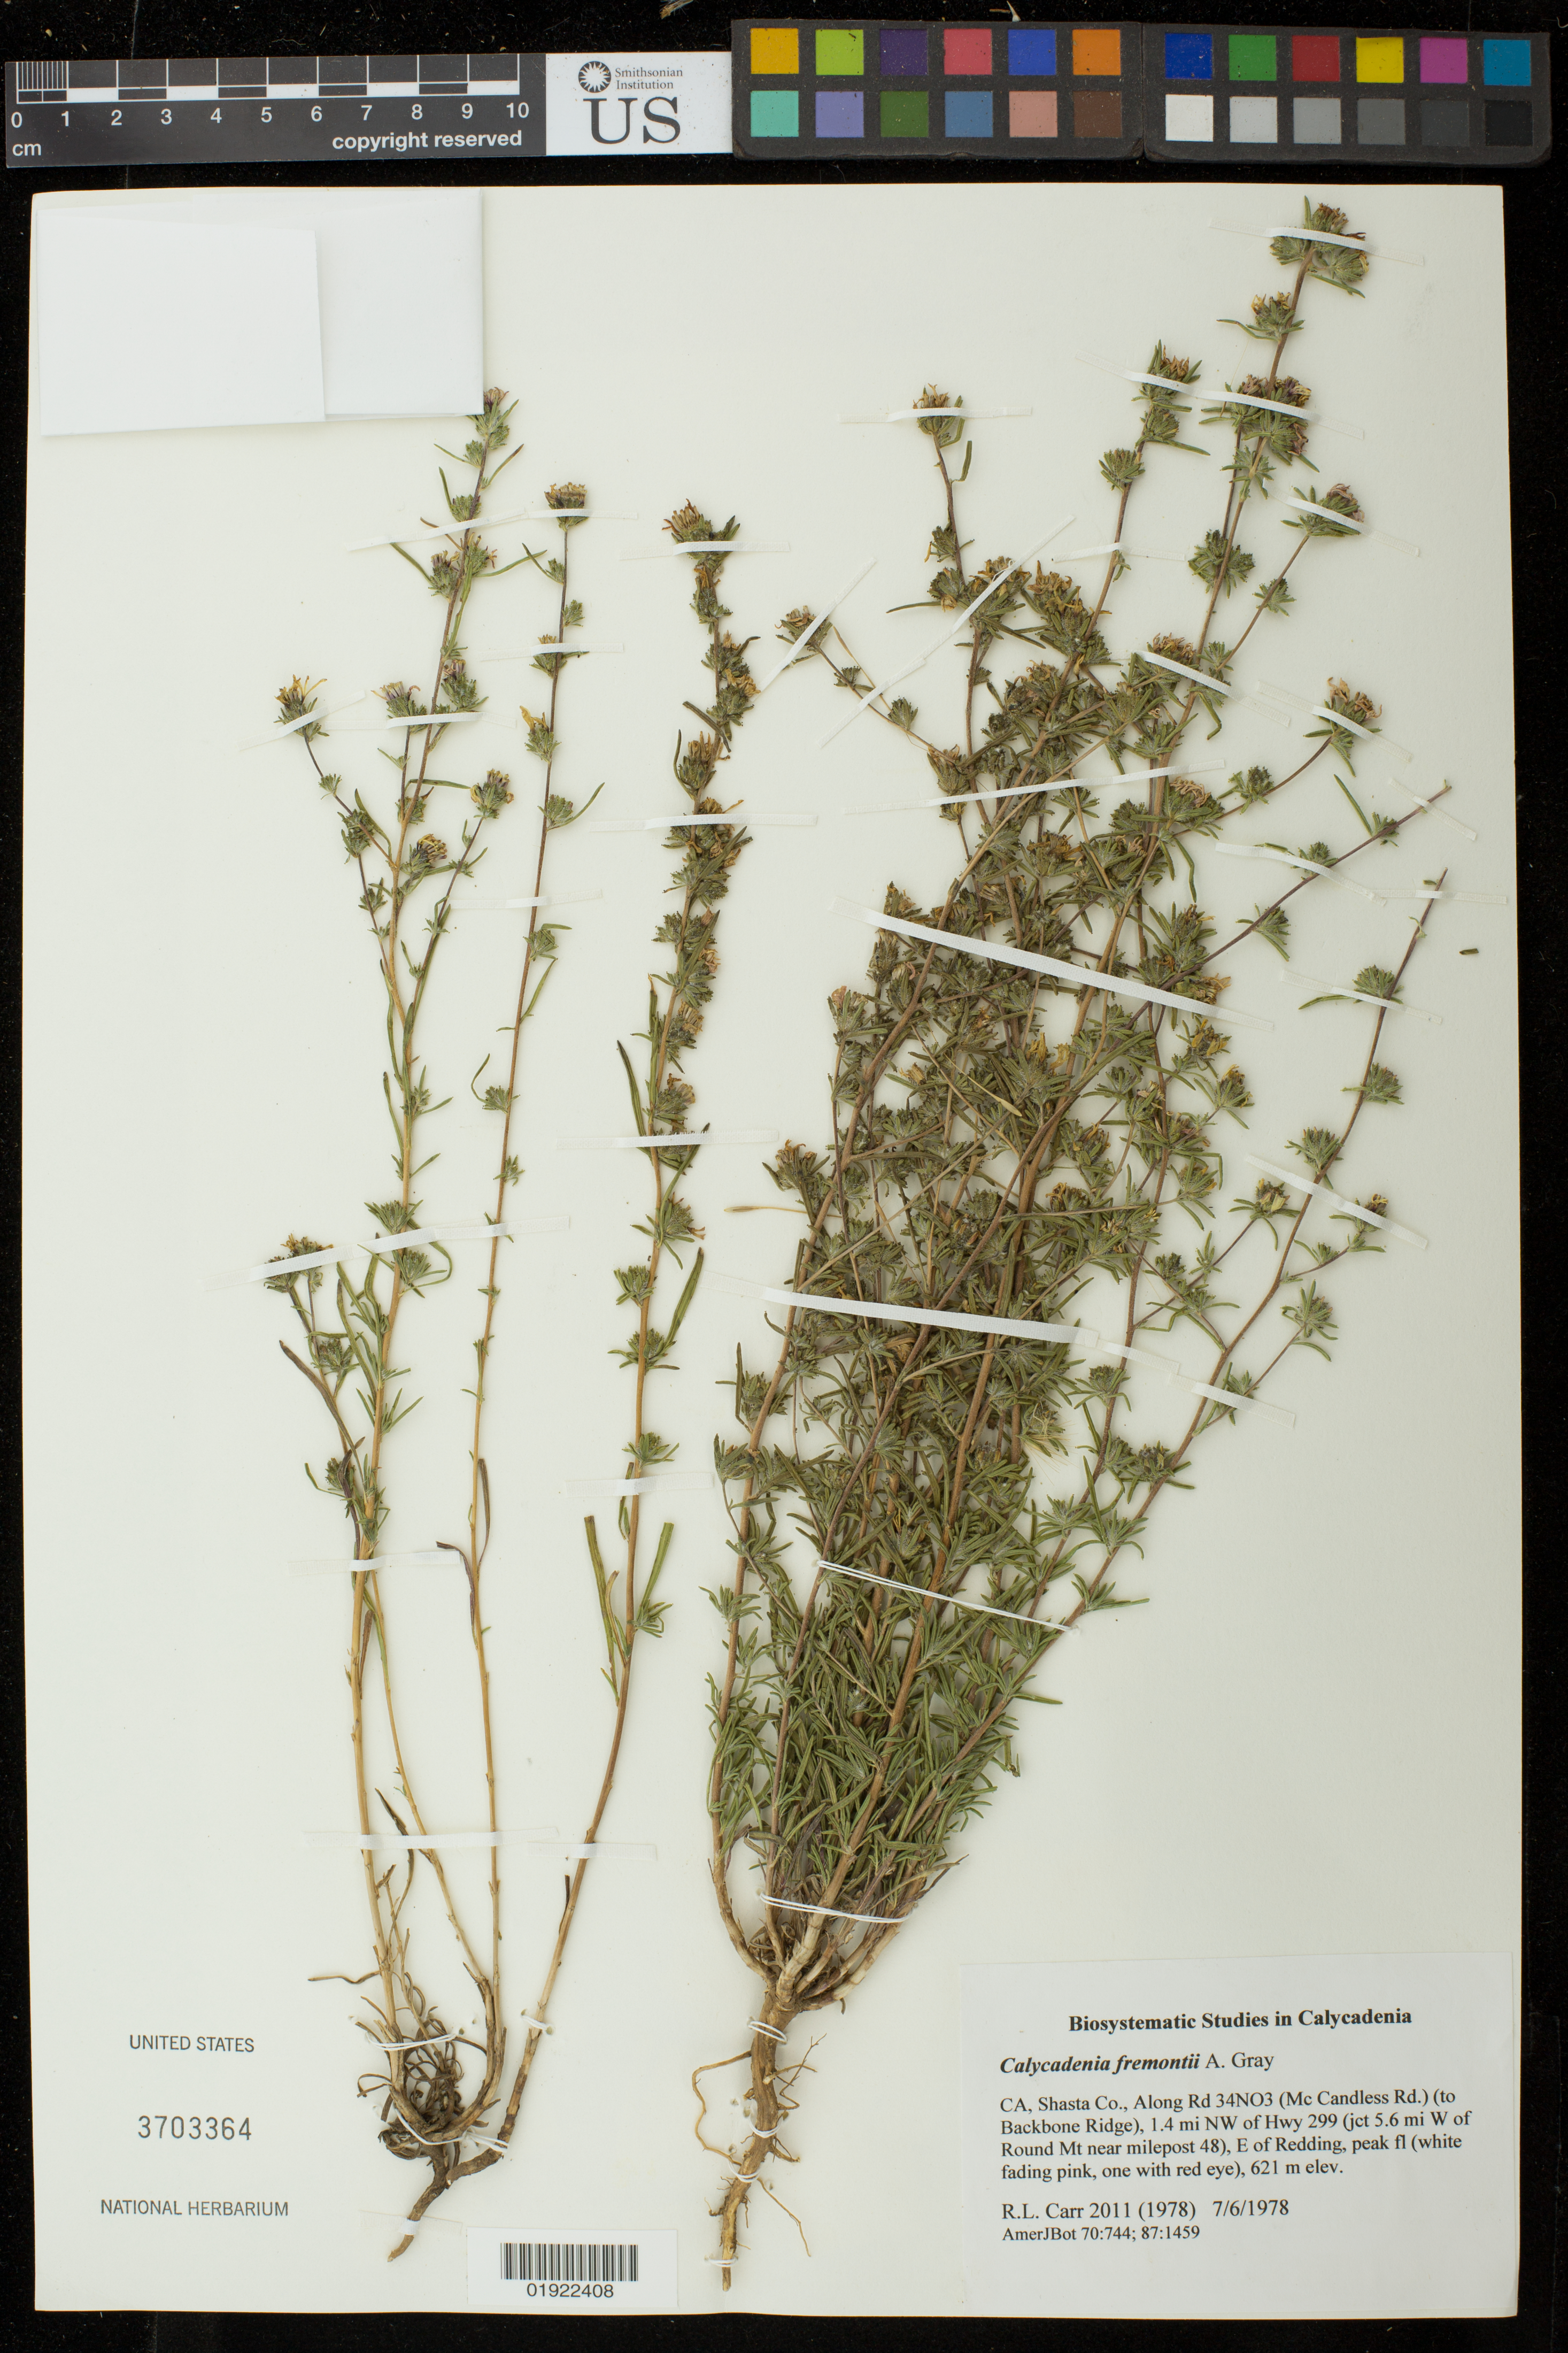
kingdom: Plantae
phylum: Tracheophyta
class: Magnoliopsida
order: Asterales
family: Asteraceae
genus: Calycadenia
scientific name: Calycadenia fremontii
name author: A. Gray in Emory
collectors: R. Carr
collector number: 2011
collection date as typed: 7/6/1978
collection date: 1978-07-06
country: United States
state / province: California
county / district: Shasta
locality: Along Rd 34NO3 (Mc Candless Rd.) (to Backbone Ridge), 1.4 mi NW of Hwy 299 (jct 5.6 mi W of Round Mt near milepost 48), E of Redding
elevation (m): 621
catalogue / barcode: US 3703364